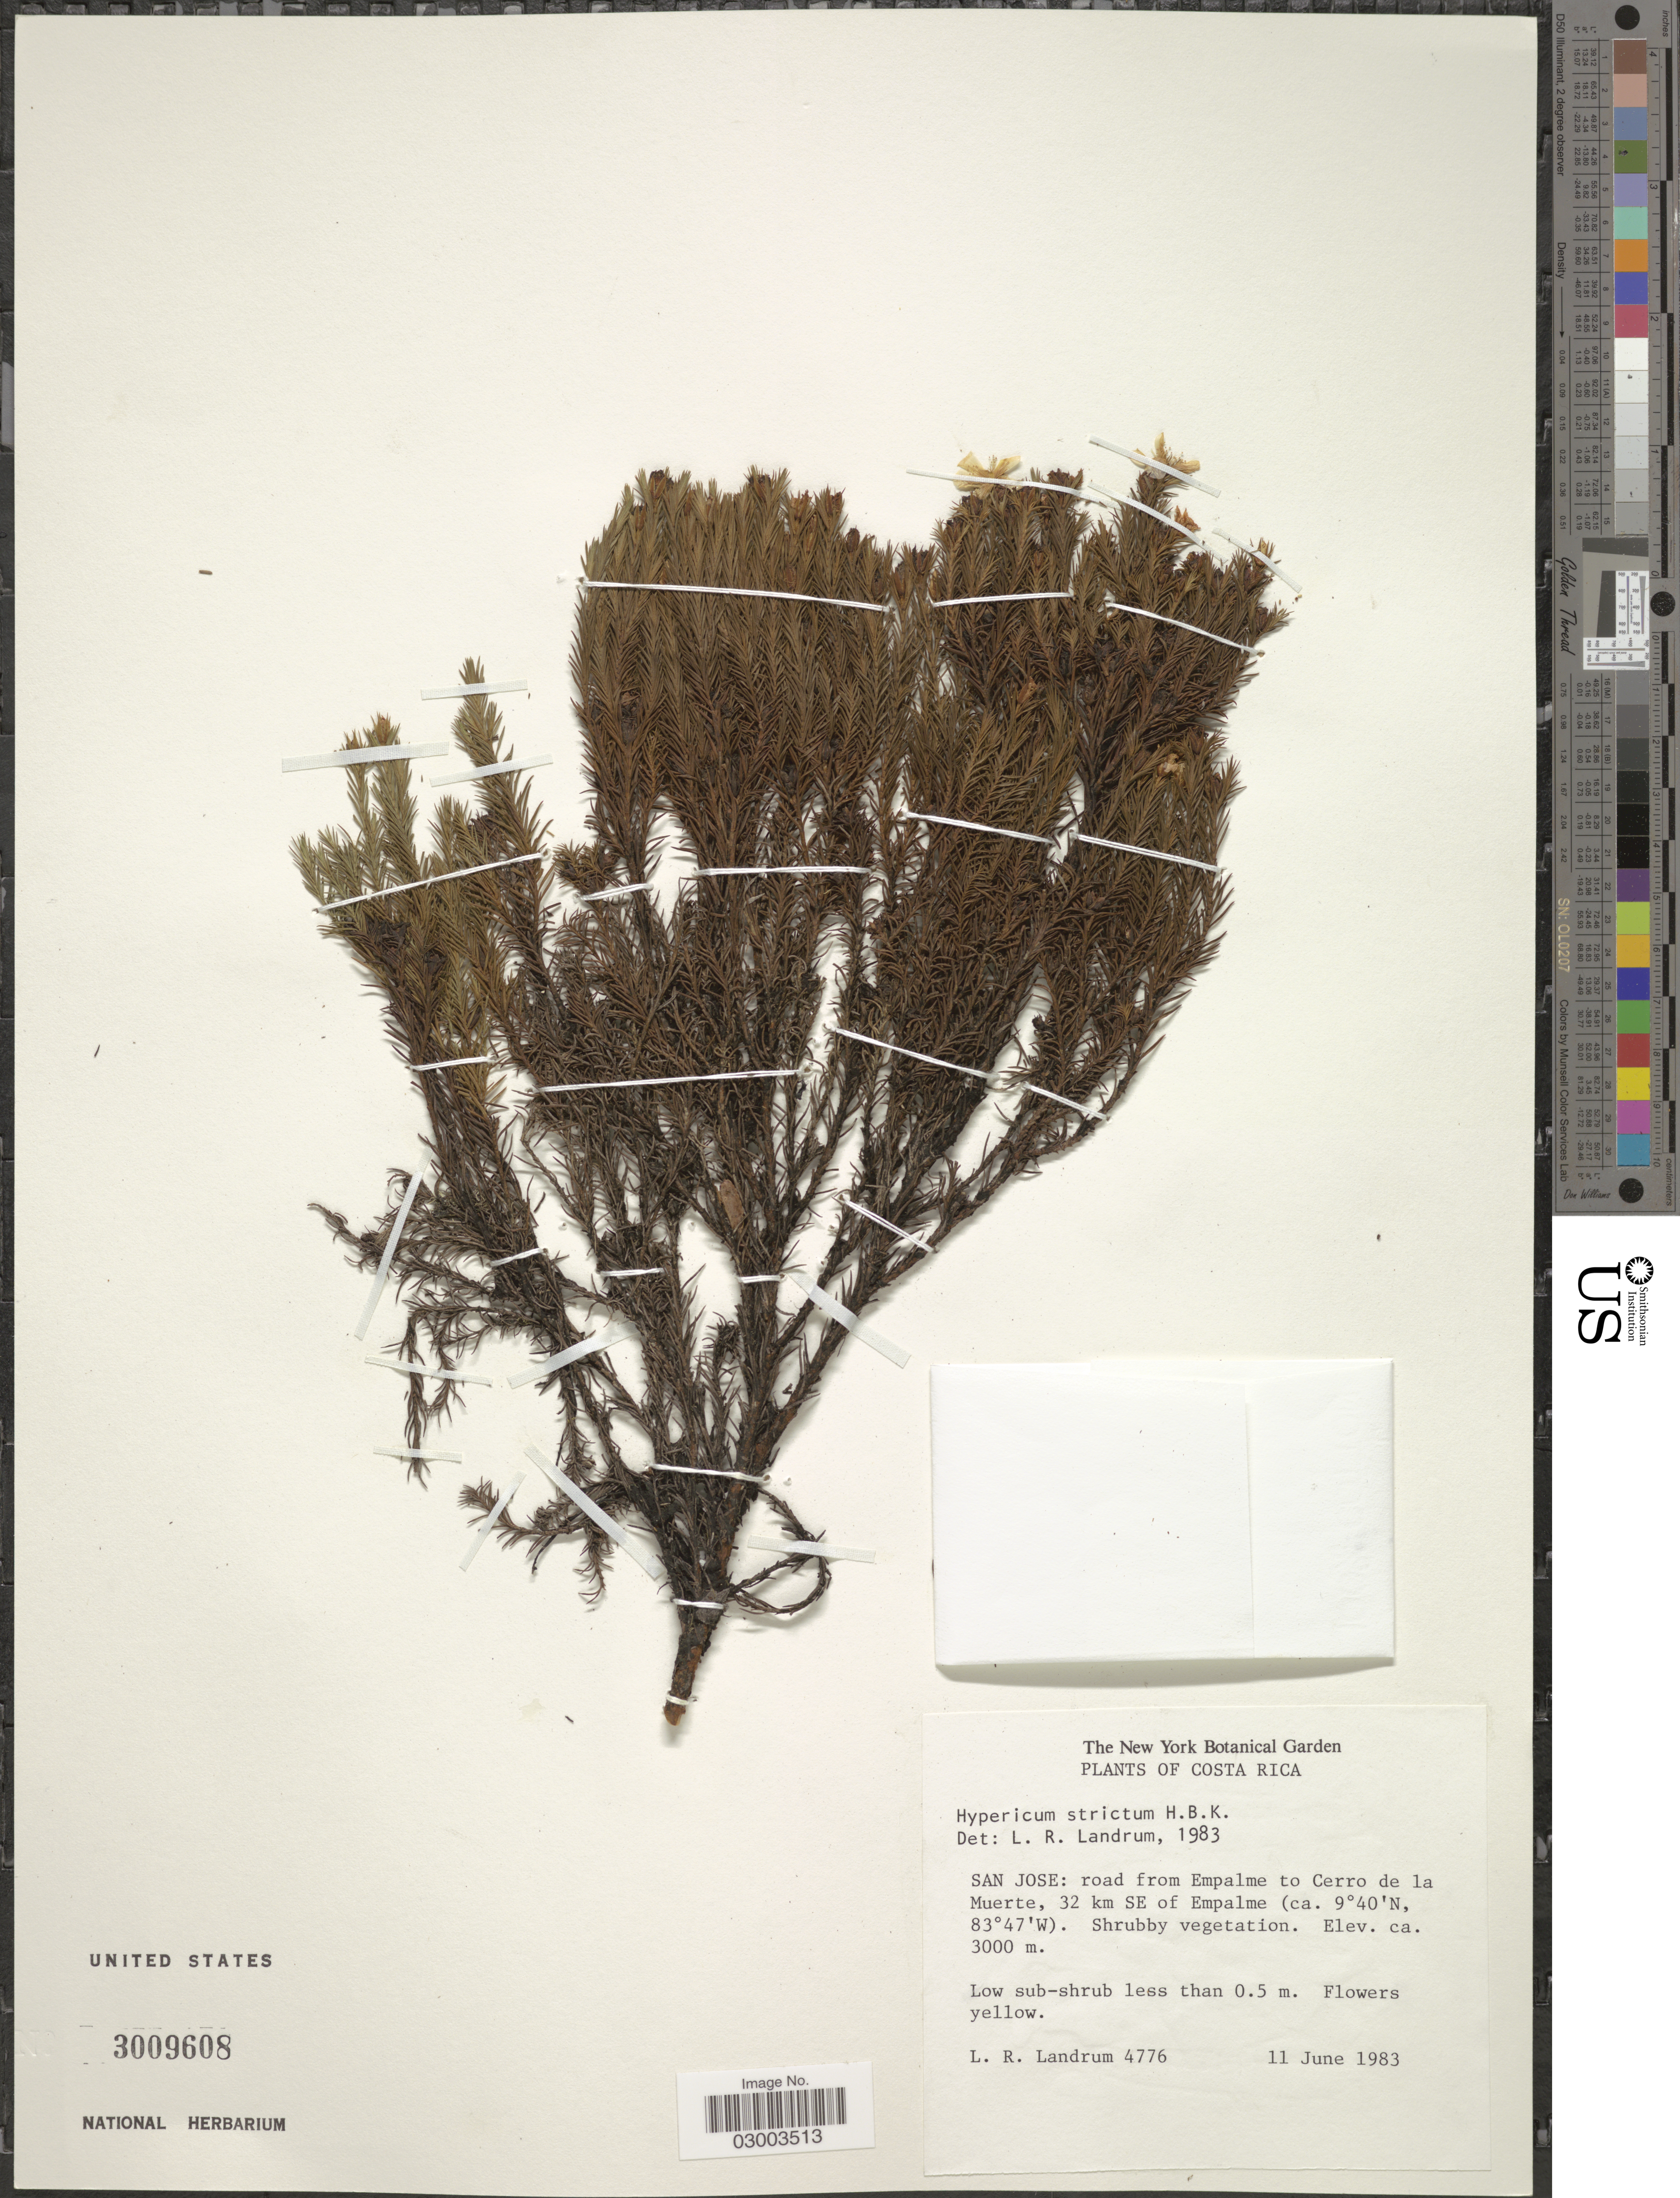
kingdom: Plantae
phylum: Tracheophyta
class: Magnoliopsida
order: Malpighiales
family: Hypericaceae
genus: Hypericum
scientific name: Hypericum strictum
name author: Kunth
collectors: L. R. Landrum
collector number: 4776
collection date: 1983-06-11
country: Costa Rica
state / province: San José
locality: Road from Empalme to Cerro de la Muerte, 32 km SE of Empalme.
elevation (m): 3000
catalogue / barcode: US 3009608